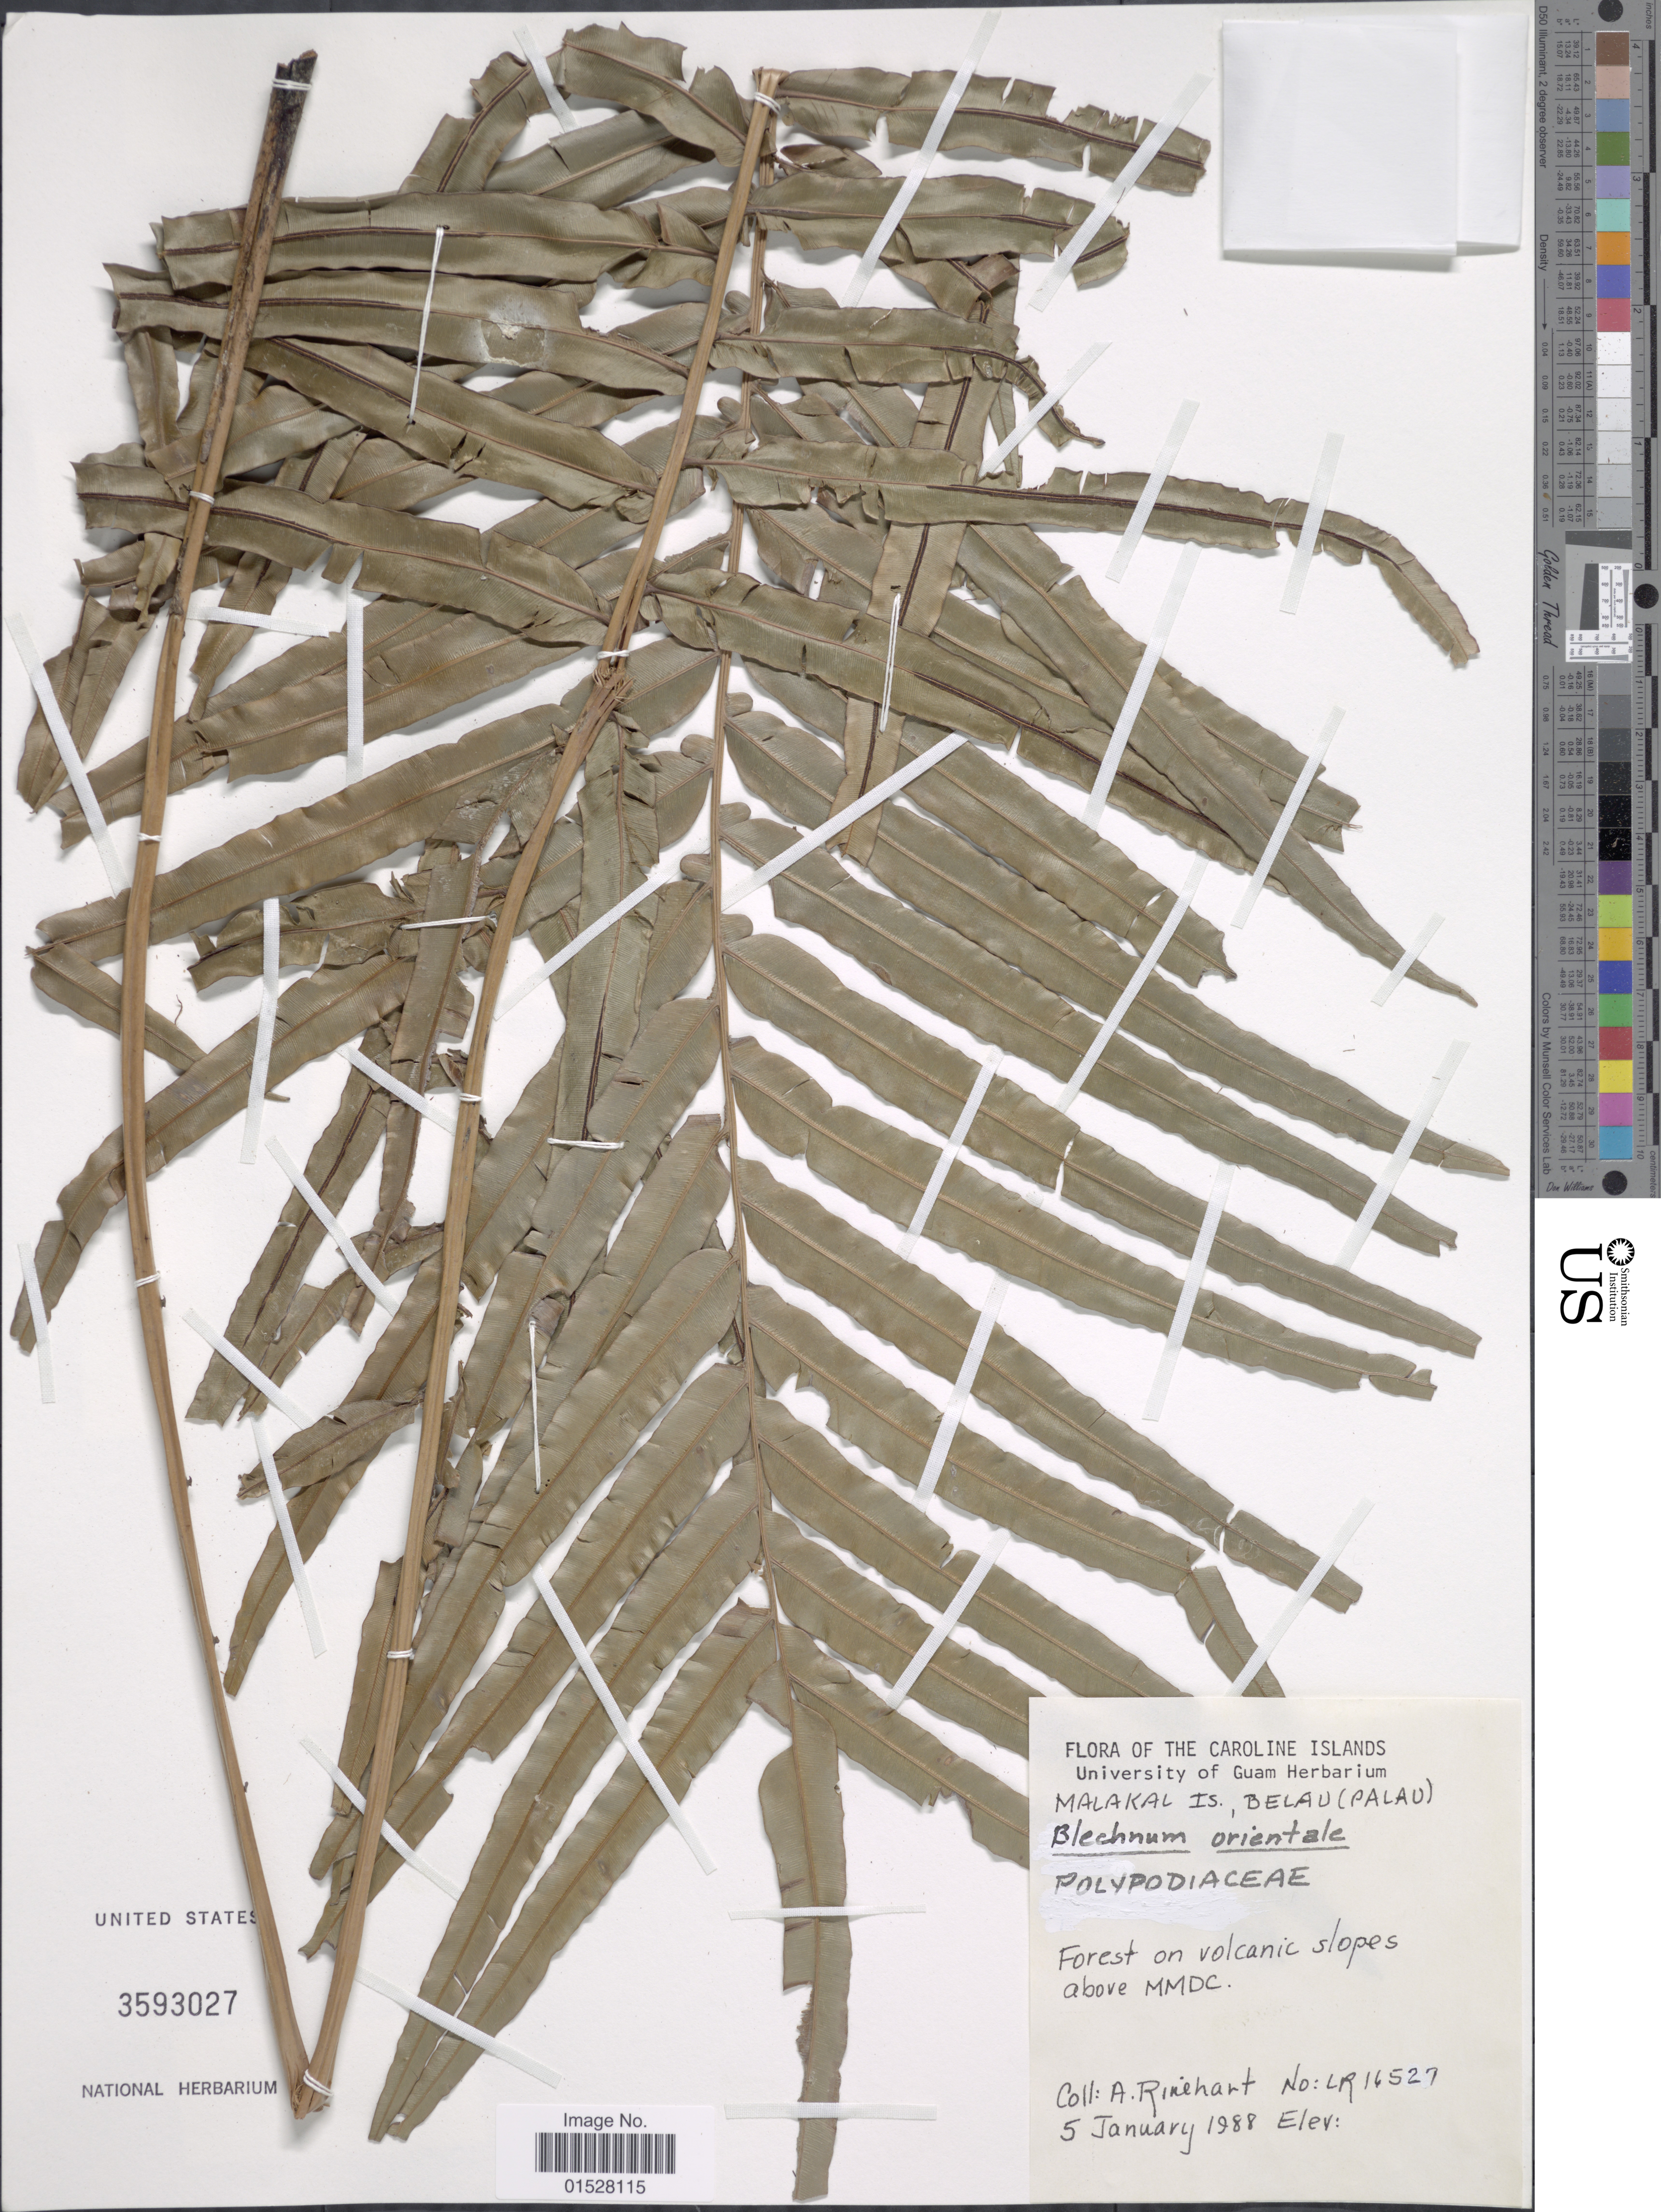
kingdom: Plantae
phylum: Tracheophyta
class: Polypodiopsida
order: Polypodiales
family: Blechnaceae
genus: Blechnum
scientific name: Blechnum orientale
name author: L.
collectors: A. Rinehart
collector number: LR16527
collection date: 1988-01-05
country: Palau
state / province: Koror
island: Ngemelachel [Malakal]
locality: Malakal Is., (Palau), forest on volcanic slopes above MMDC.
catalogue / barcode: US 3593027